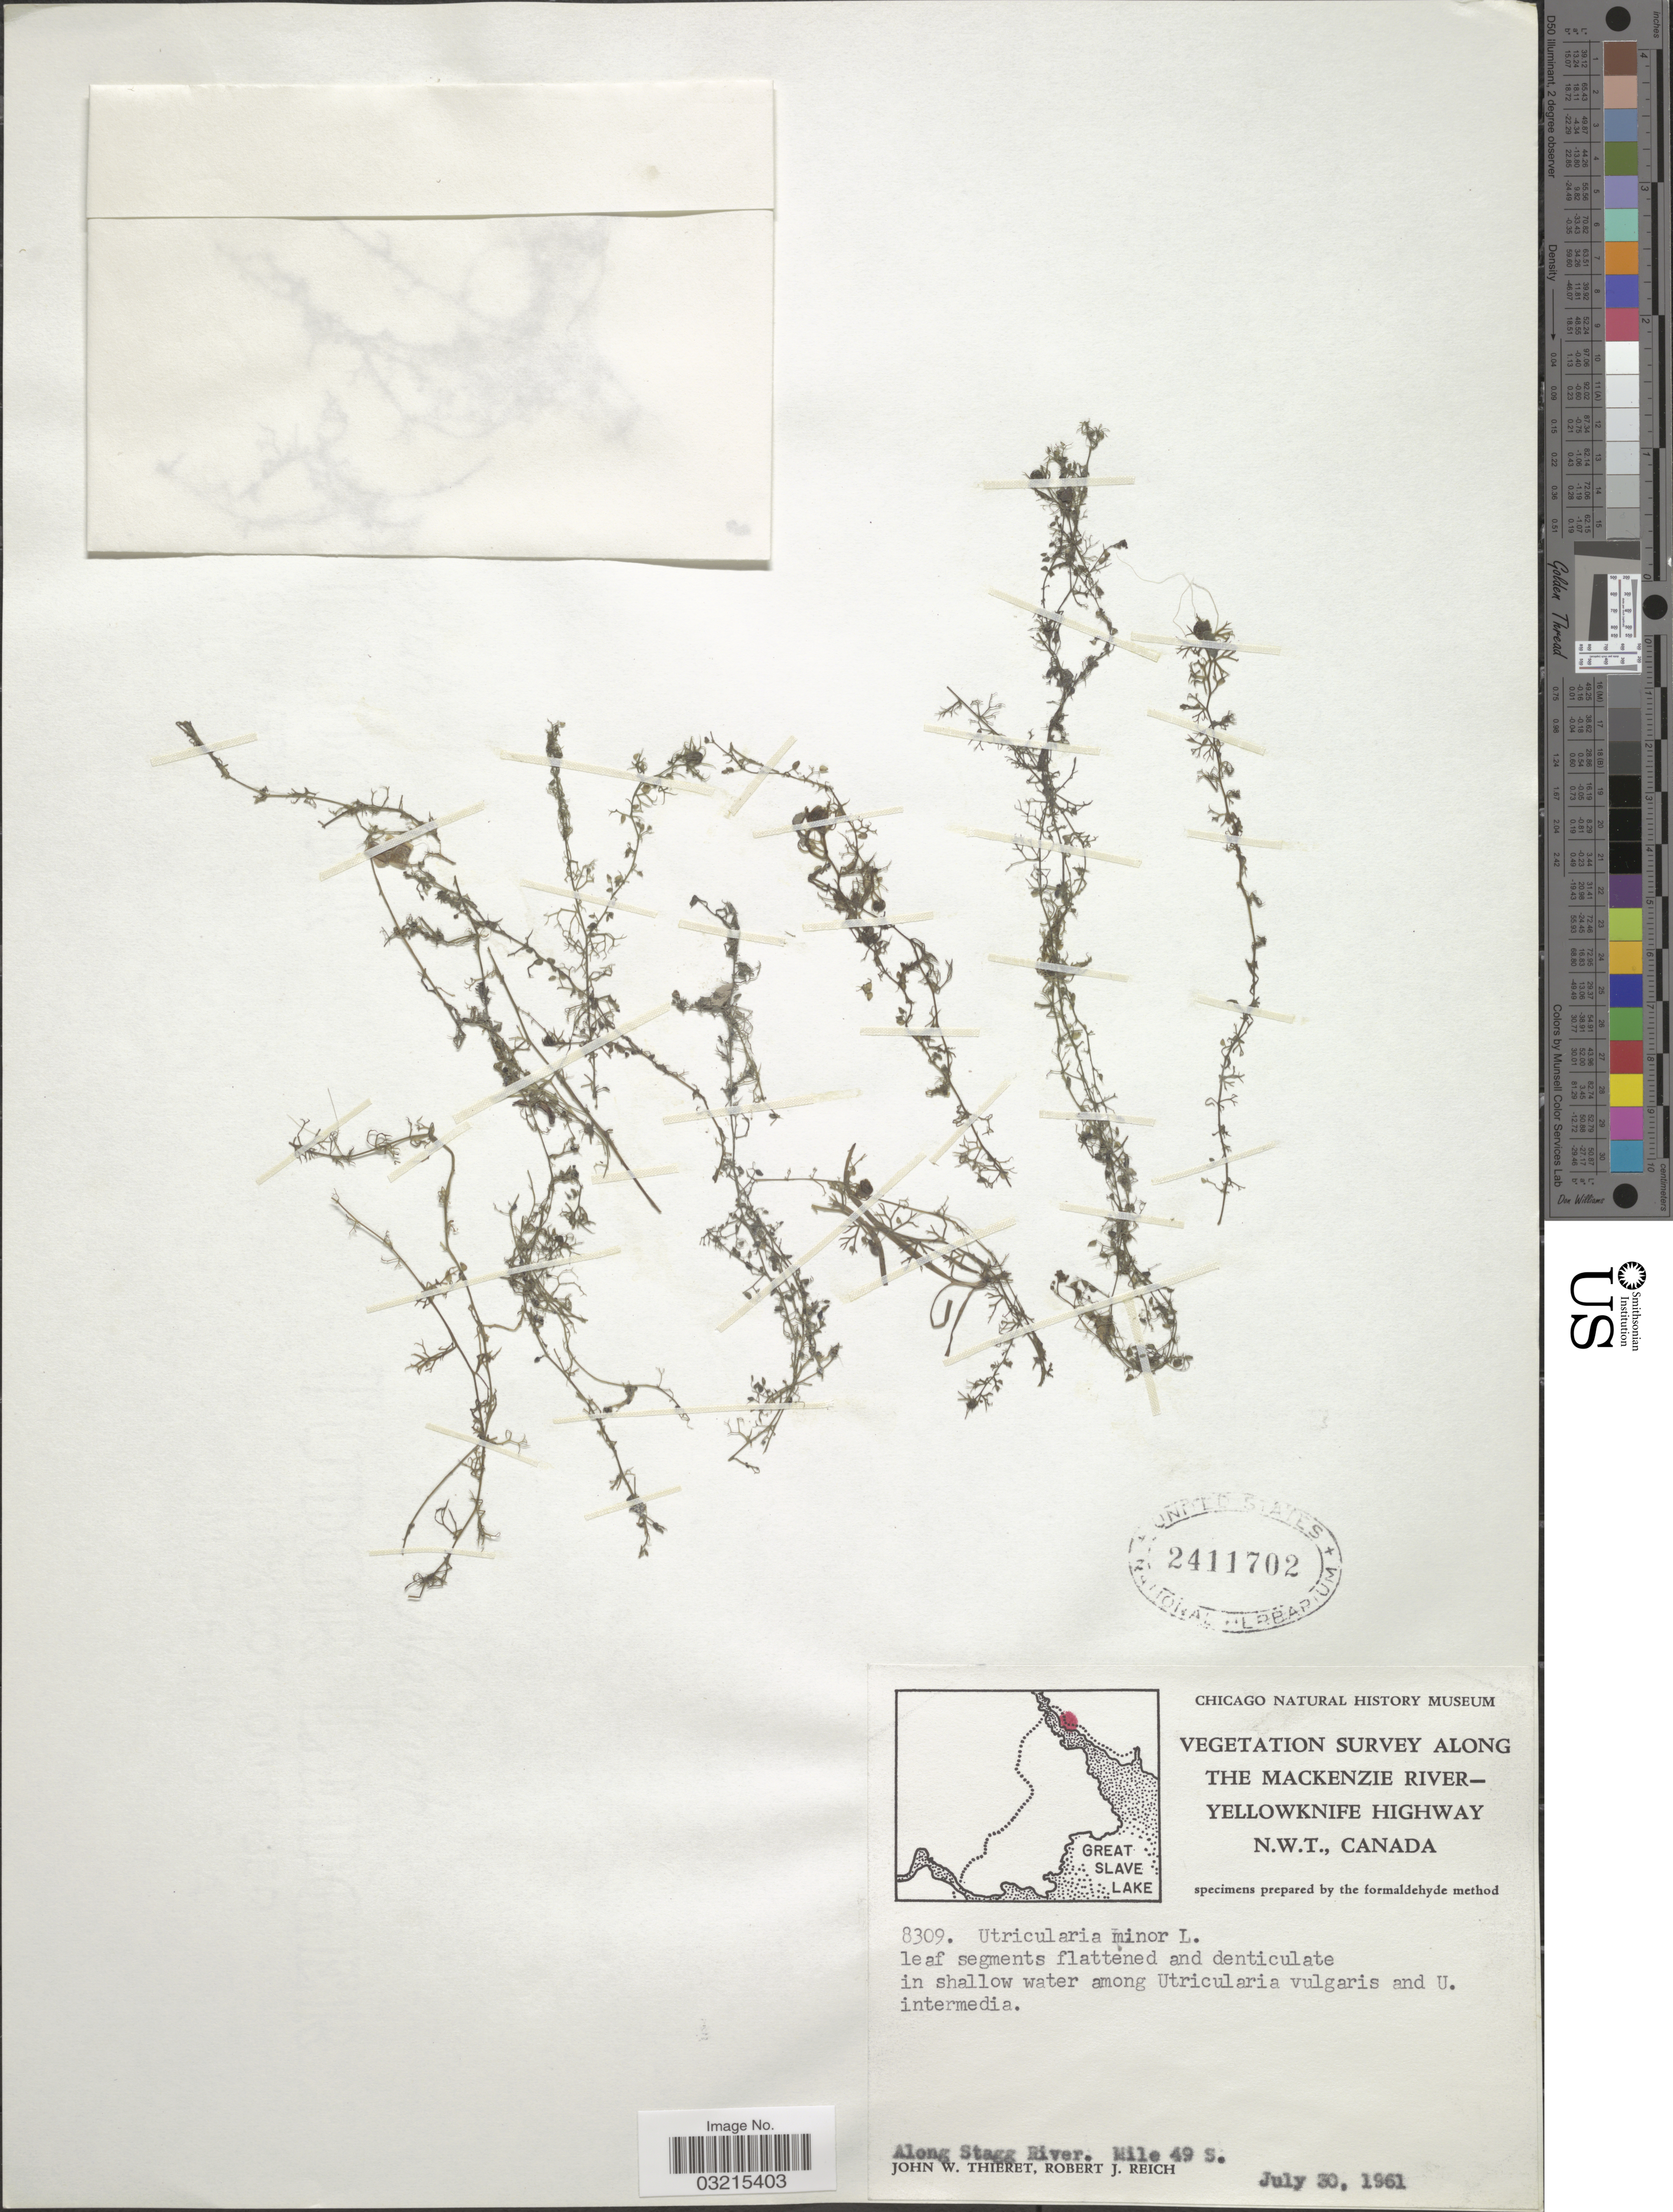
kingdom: Plantae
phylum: Tracheophyta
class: Magnoliopsida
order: Lamiales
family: Lentibulariaceae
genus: Utricularia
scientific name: Utricularia minor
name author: L.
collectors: J. W. Thieret & R. Reich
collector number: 8309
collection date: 1961-07-30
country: Canada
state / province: Northwest Territories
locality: Along The Mackenzie River-Yellowknife Highway. N.W.T. Along Stagg River. Mile 49 s.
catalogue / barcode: US 2411702